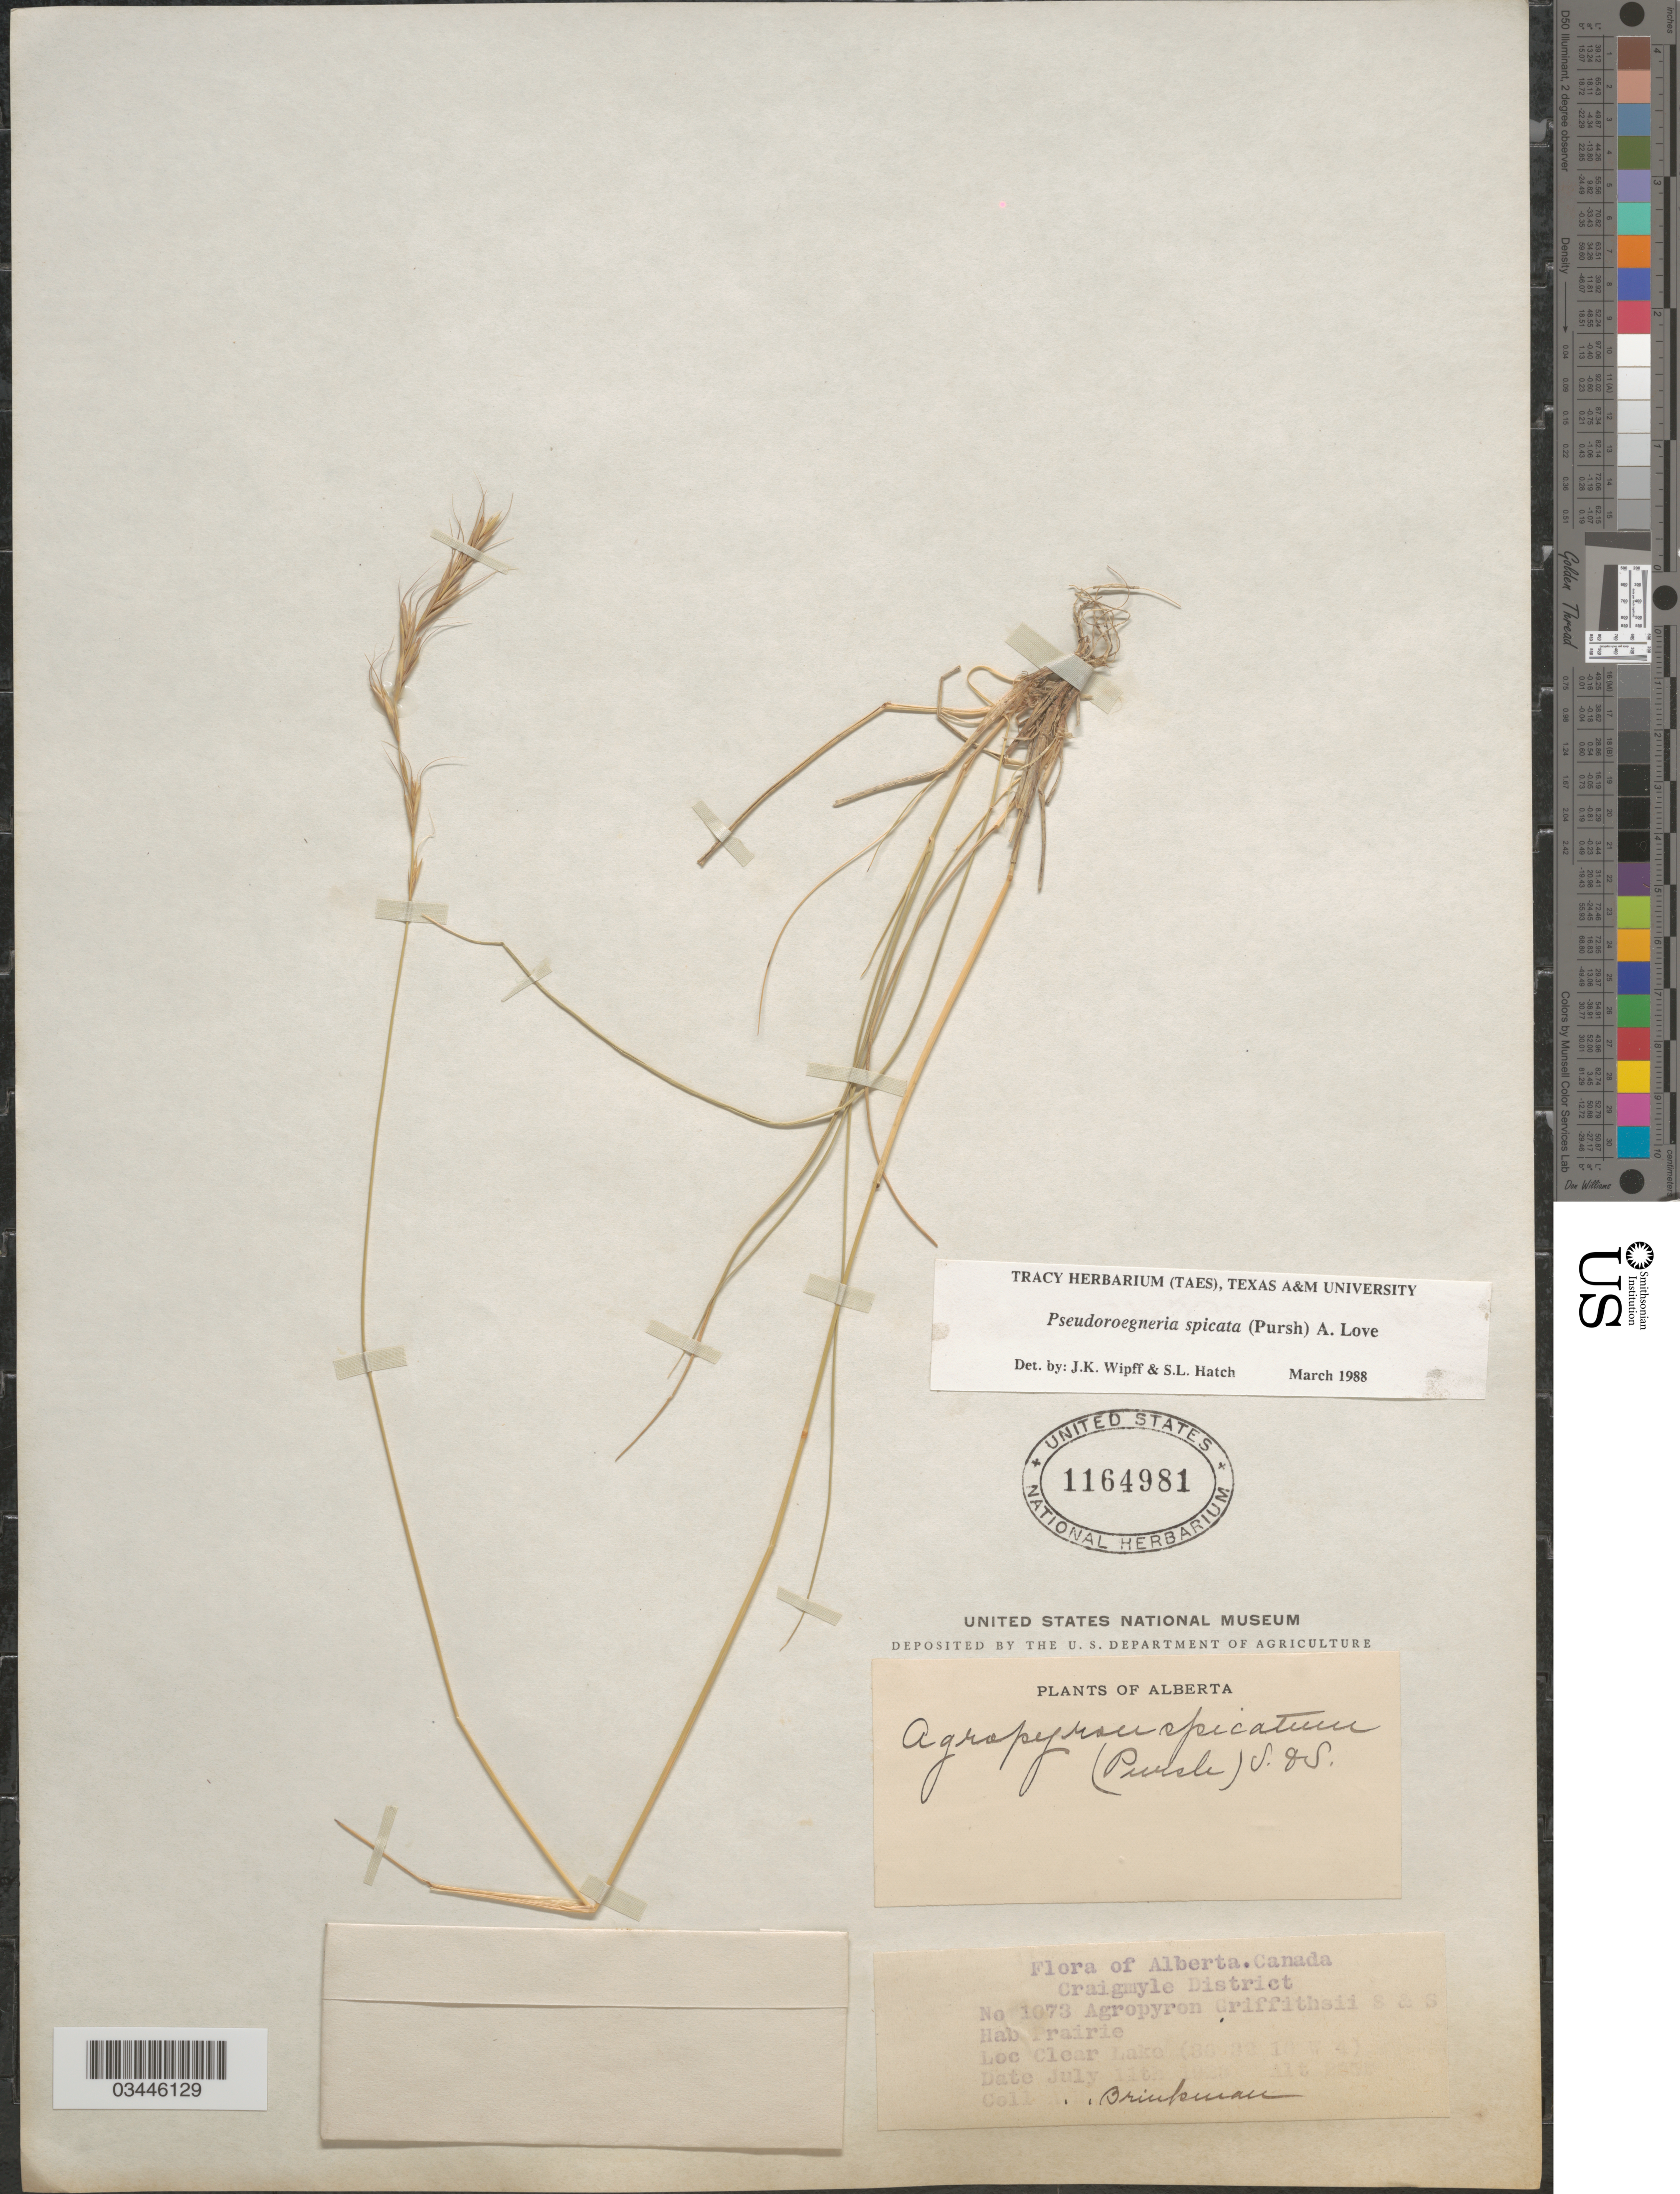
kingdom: Plantae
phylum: Tracheophyta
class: Liliopsida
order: Poales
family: Poaceae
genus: Pseudoroegneria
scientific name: Pseudoroegneria spicata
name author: (Pursh) Á. Löve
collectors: A. Brinkman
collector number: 1073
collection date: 1920-07-11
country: Canada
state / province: Alberta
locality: Craigmyle District. Clear Lake.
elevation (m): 2500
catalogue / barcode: US 1164981